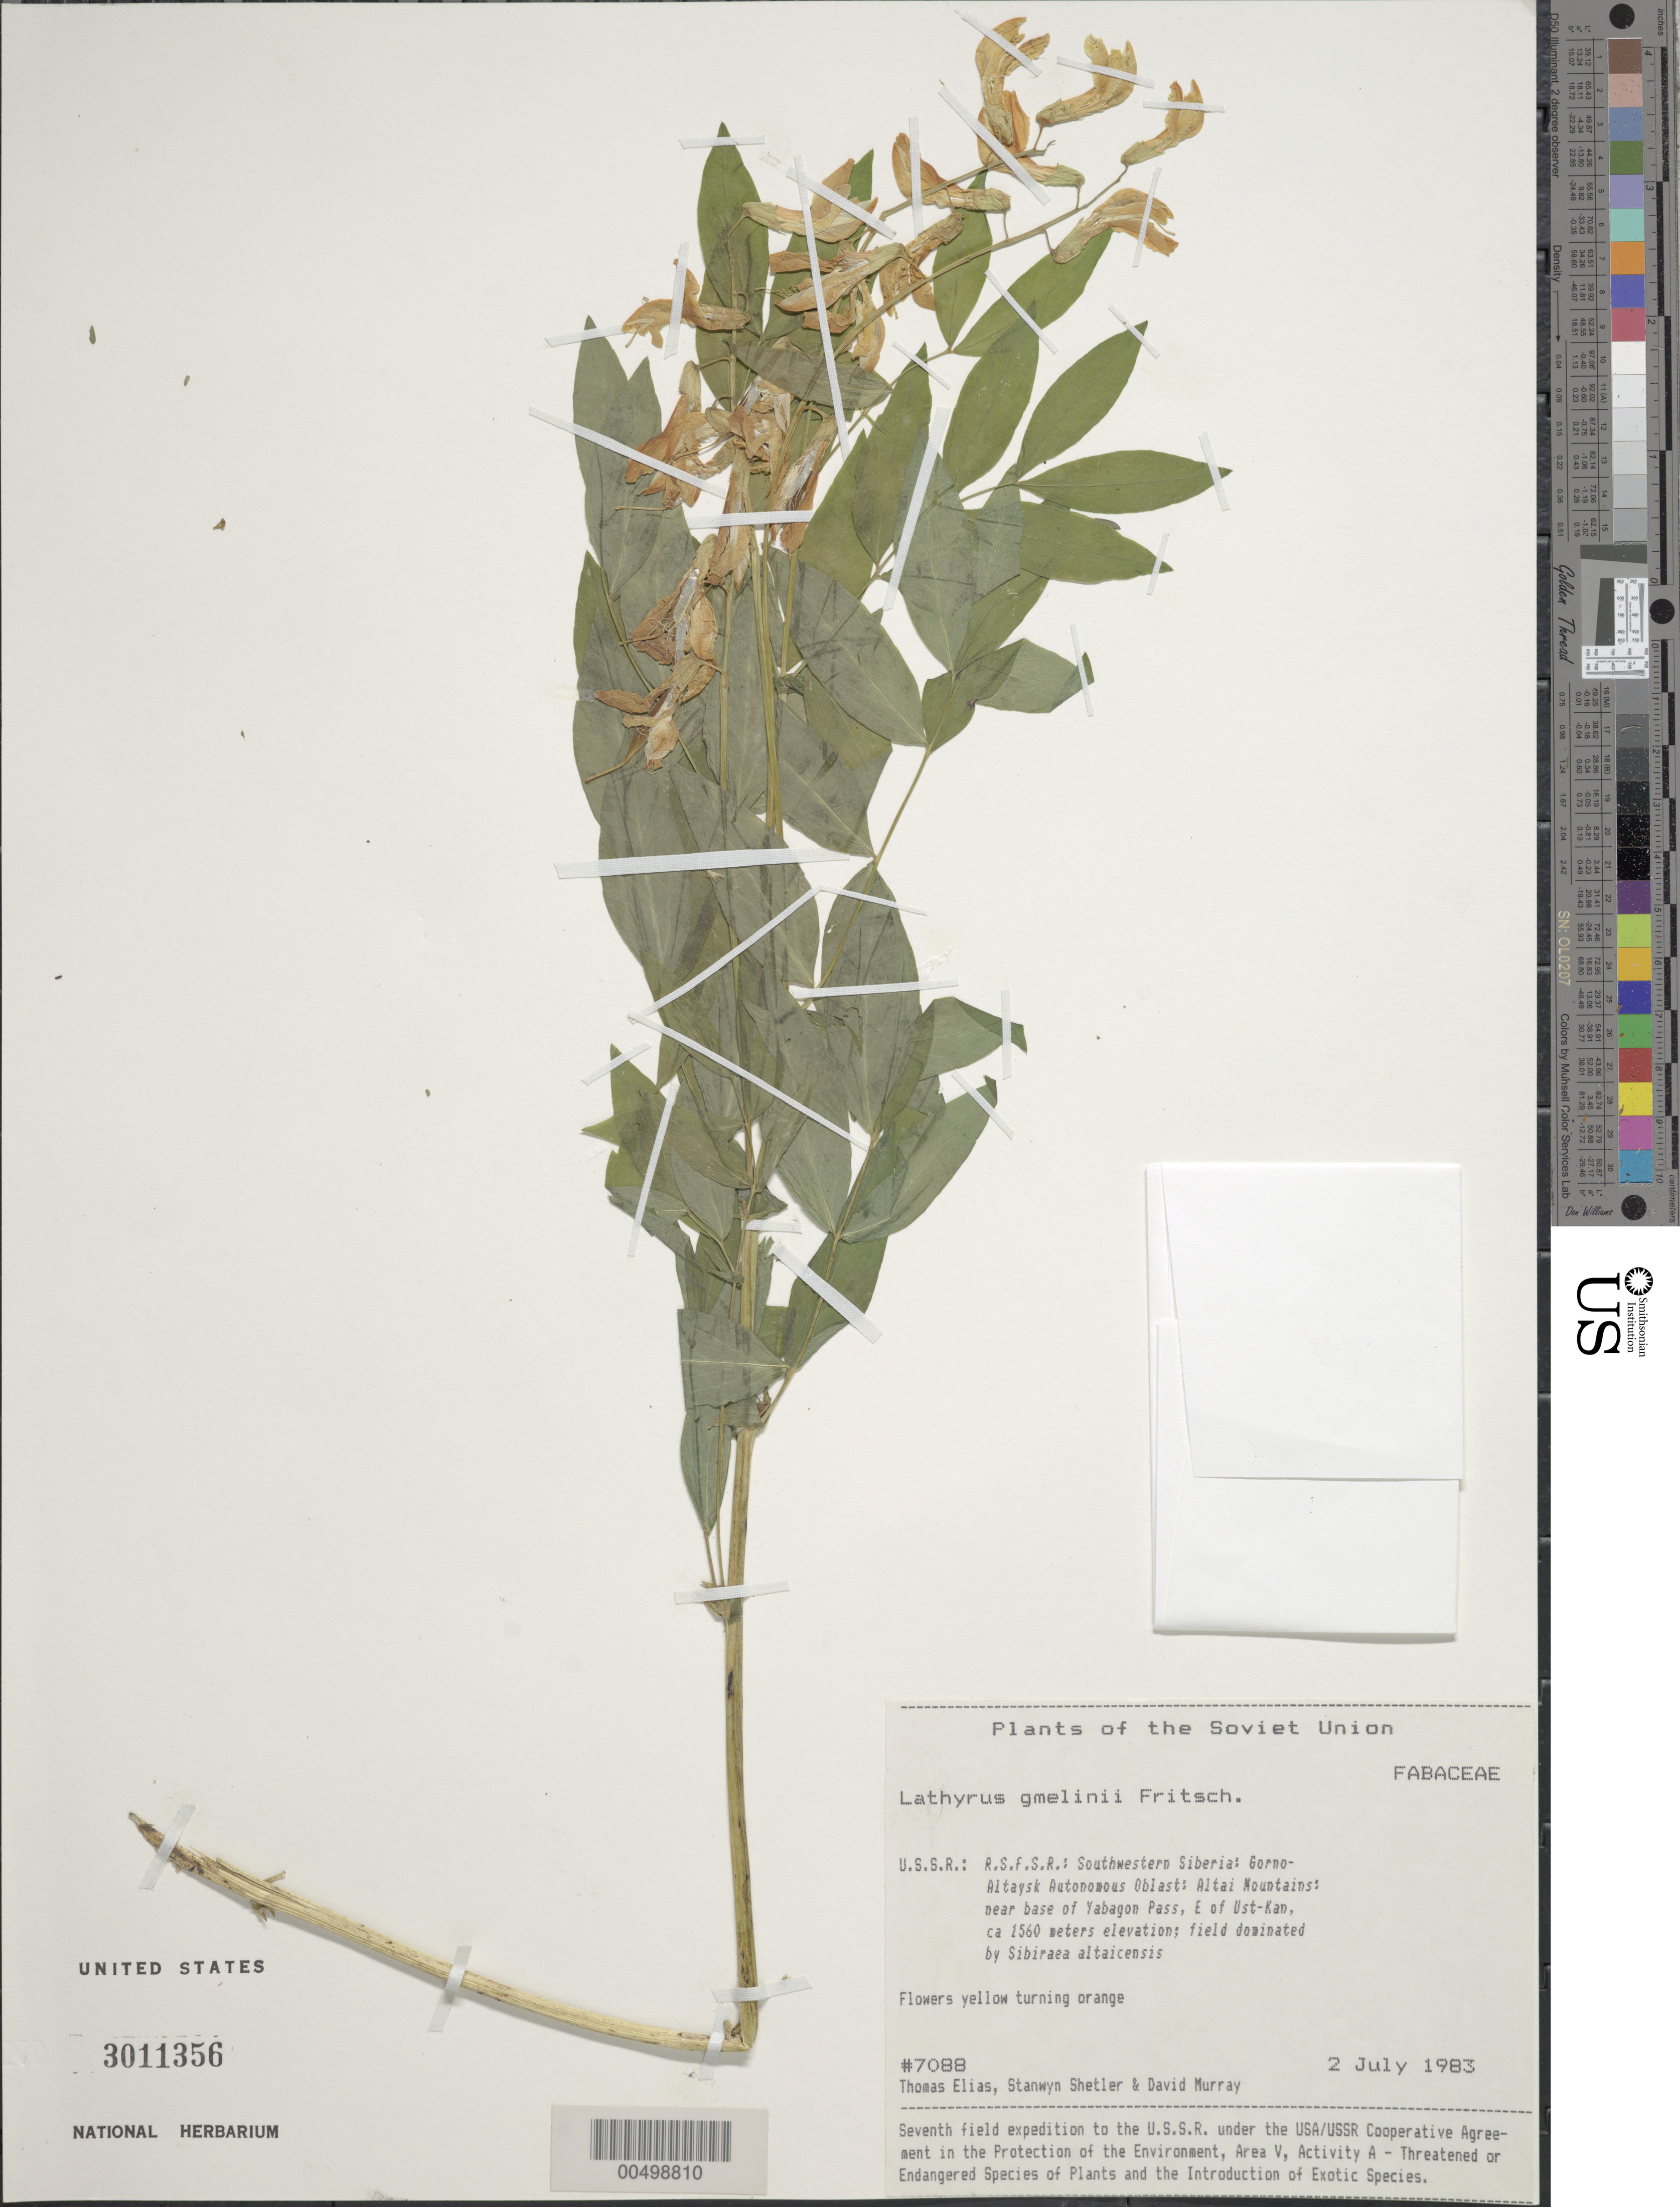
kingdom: Plantae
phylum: Tracheophyta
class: Magnoliopsida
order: Fabales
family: Fabaceae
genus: Lathyrus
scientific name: Lathyrus gmelinii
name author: Fritsch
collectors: T. Elias, S. Shetler & D. F. Murray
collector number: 7088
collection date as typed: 02 Jul 1983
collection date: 1983-07-02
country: Russian Federation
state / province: Altai Republic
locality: Altai Mountains, near base of Yabagon Pass, E of Ust-Kan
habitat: field dominated by Sibiraea altaiensis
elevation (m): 1560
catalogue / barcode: US 3011356